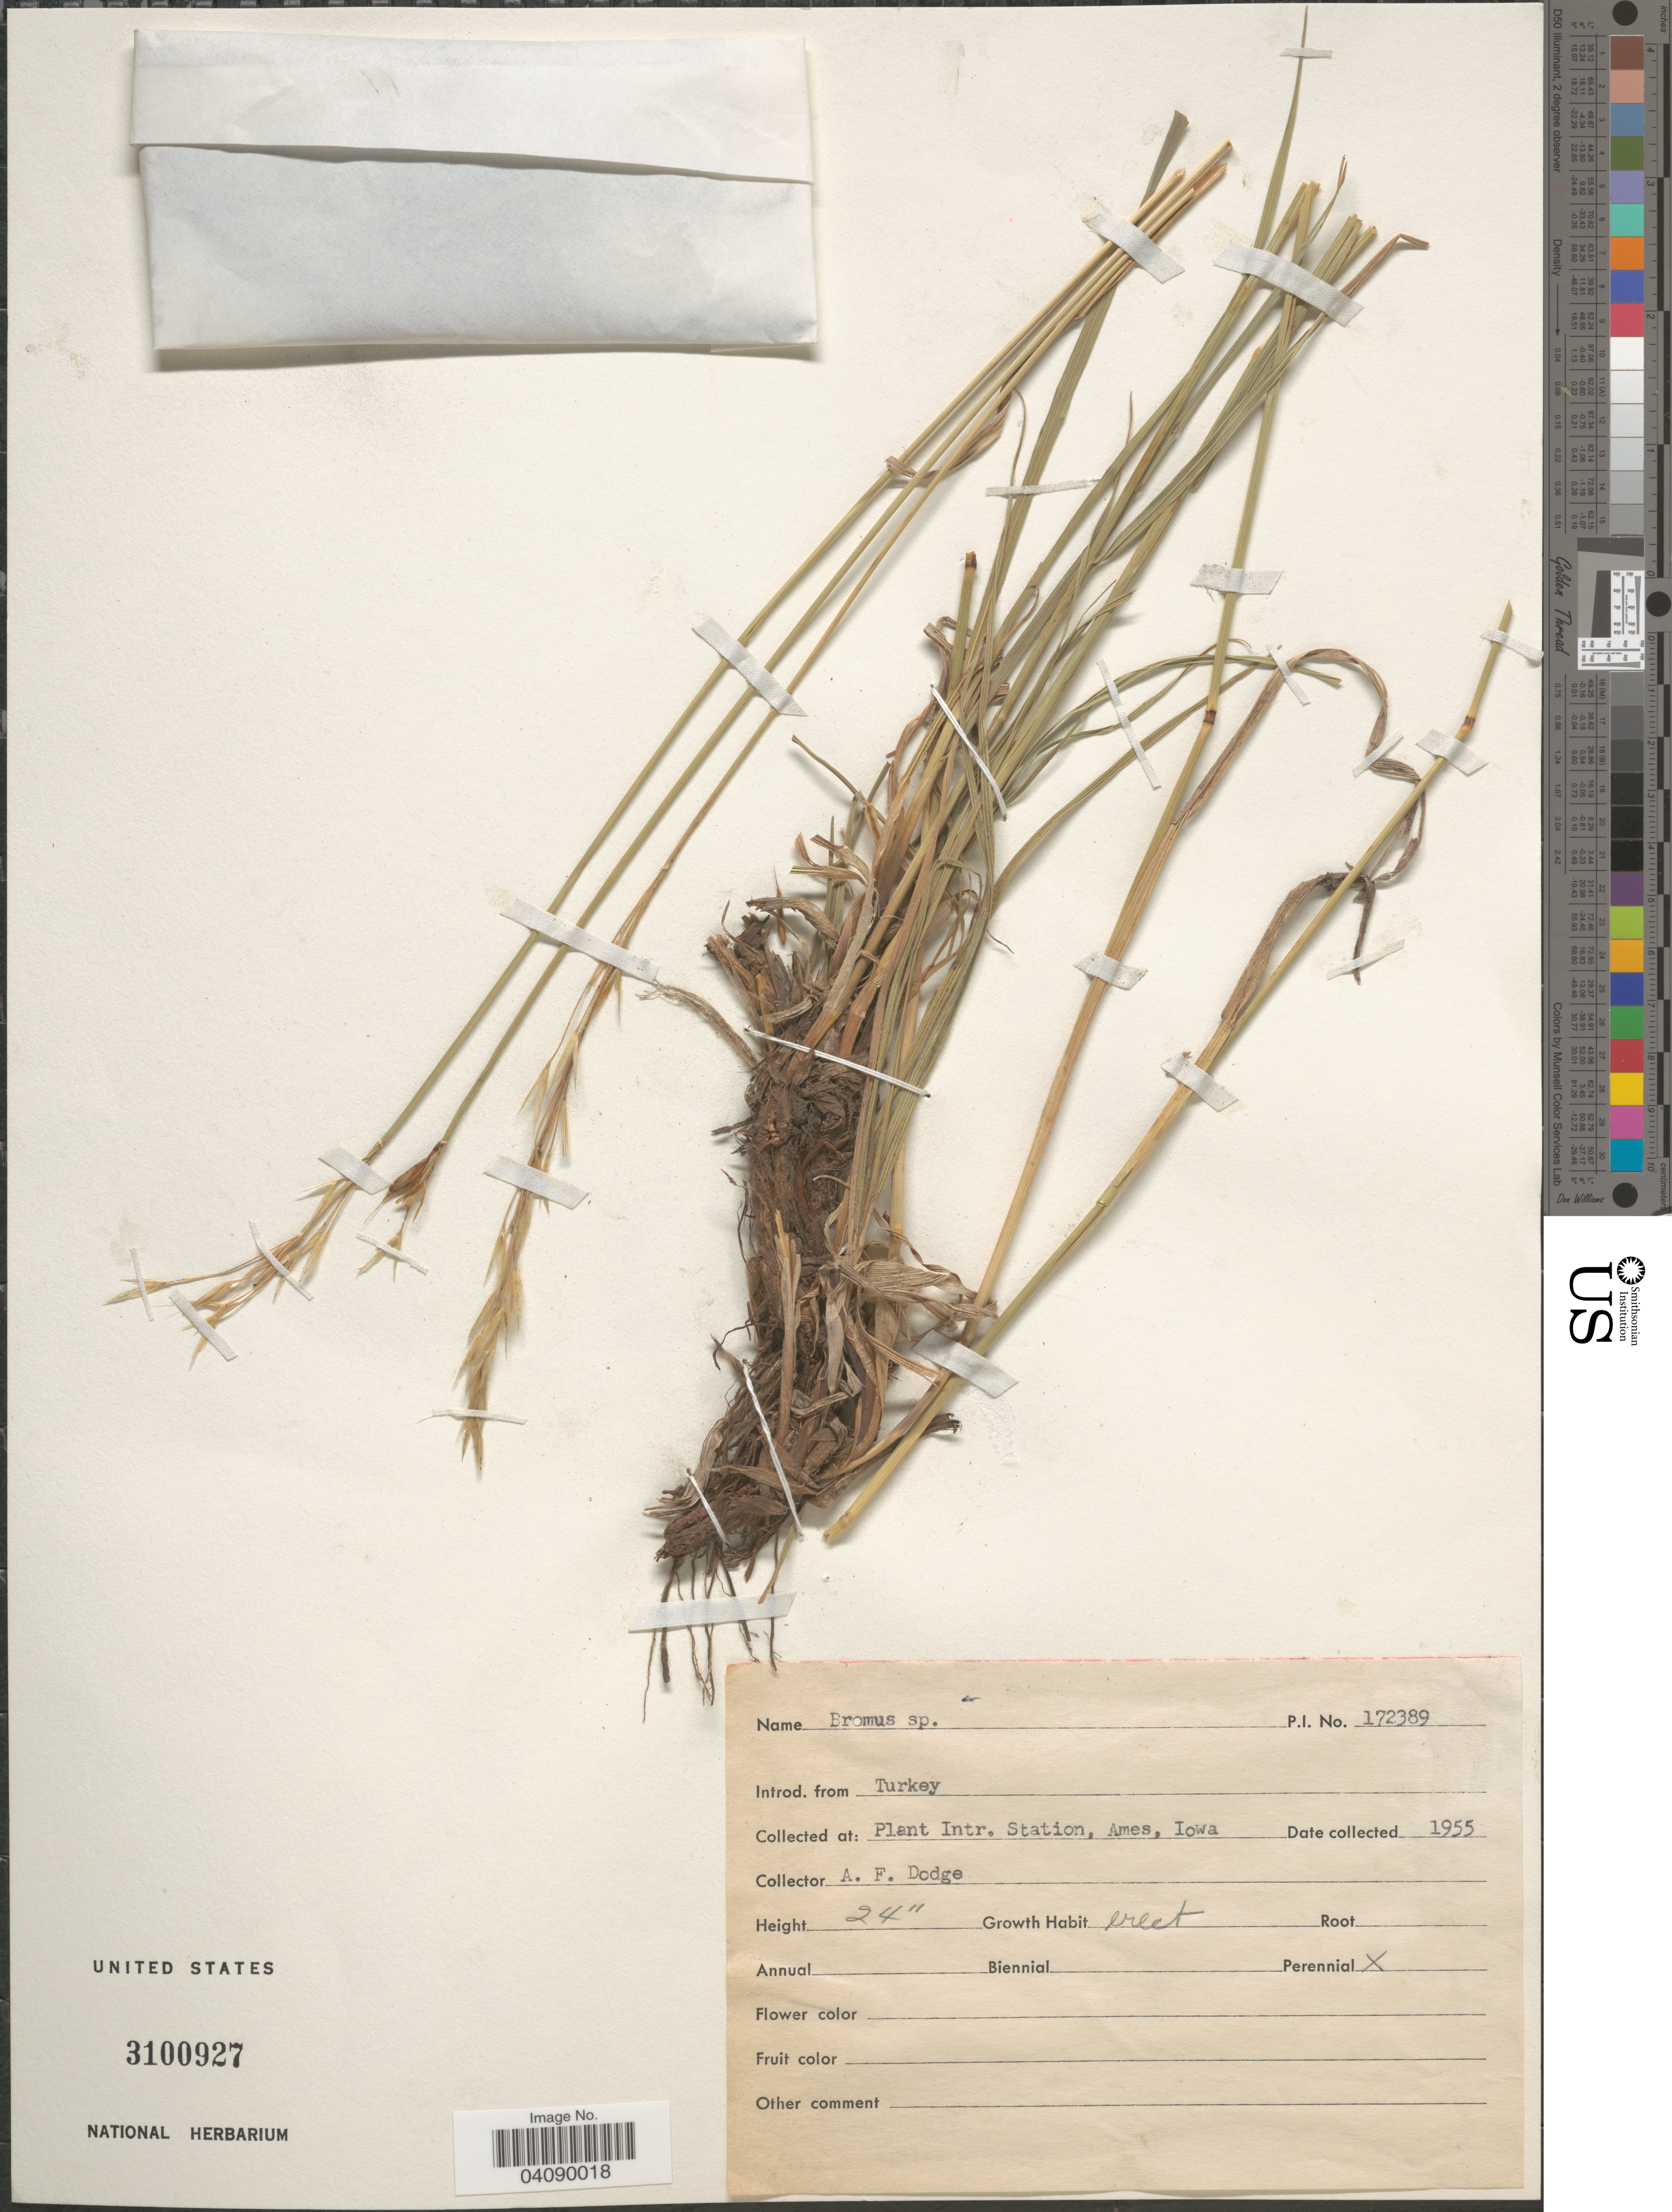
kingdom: Plantae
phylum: Tracheophyta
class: Liliopsida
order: Poales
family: Poaceae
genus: Bromus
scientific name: Bromus sp.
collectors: A. Dodge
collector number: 172389?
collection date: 1955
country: United States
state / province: Iowa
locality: Plant Intr. Station, Ames.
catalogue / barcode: US 3100927